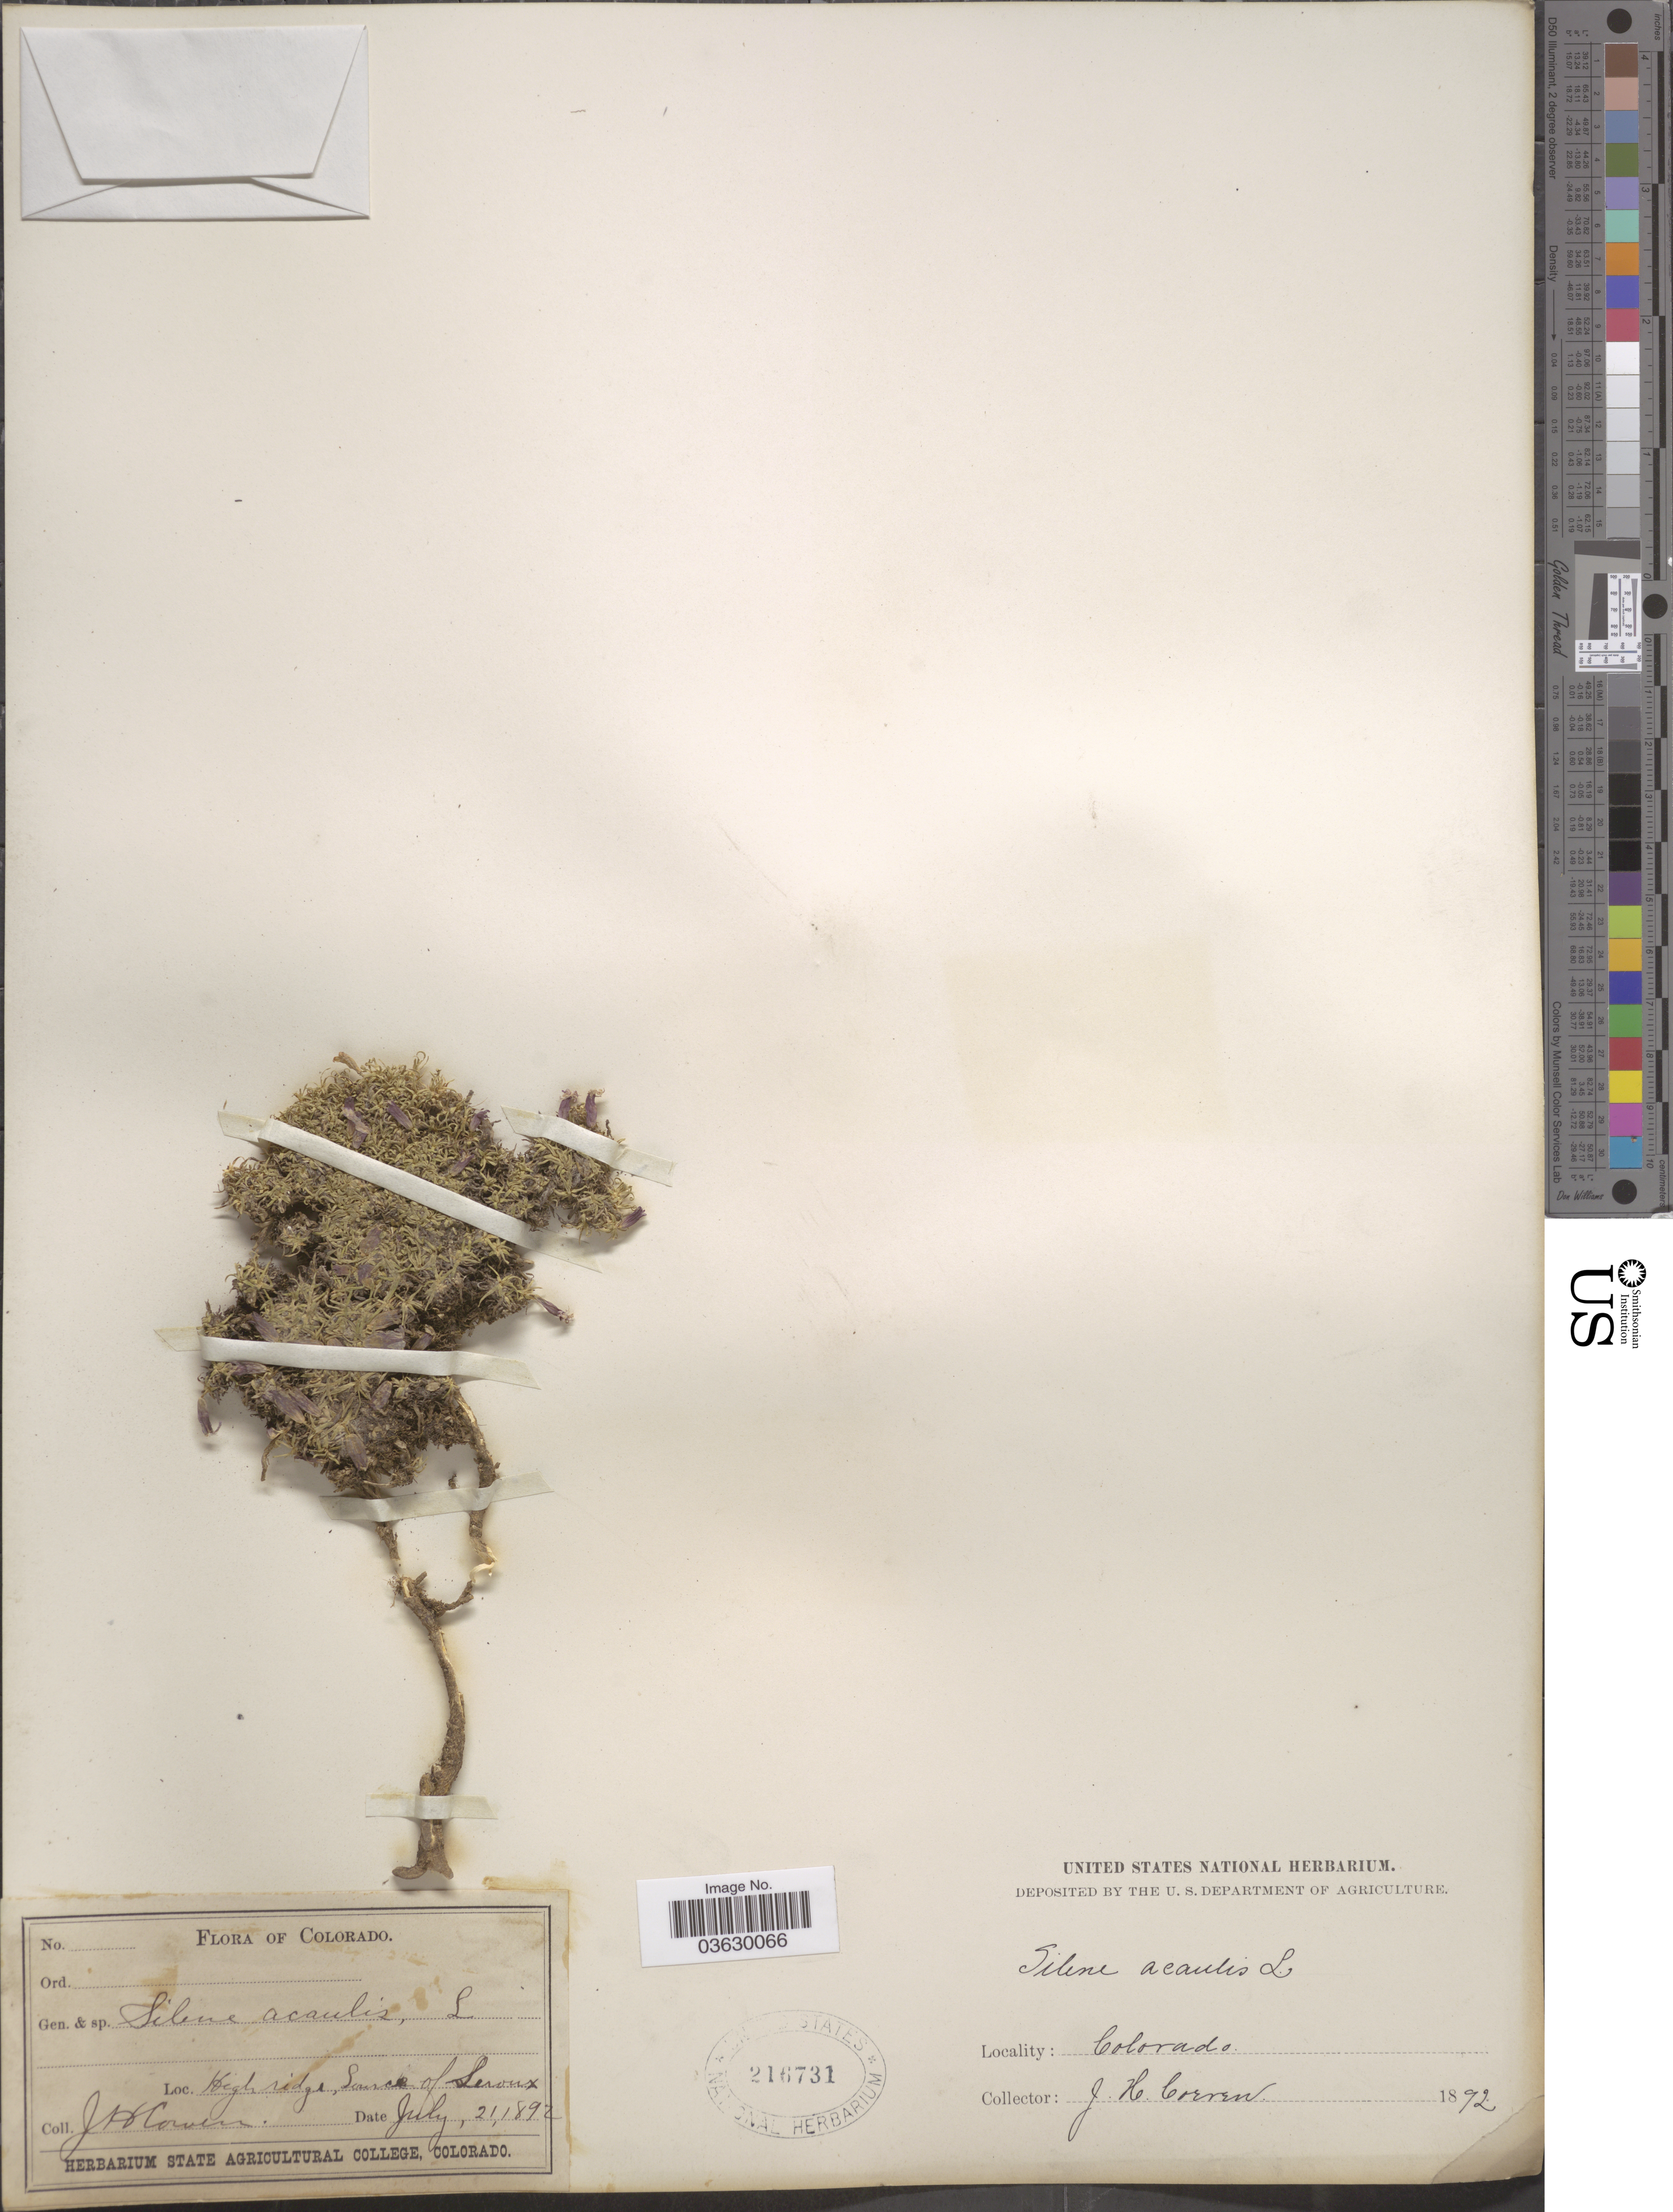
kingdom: Plantae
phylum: Tracheophyta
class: Magnoliopsida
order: Caryophyllales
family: Caryophyllaceae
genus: Silene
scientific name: Silene acaulis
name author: (L.) Jacq.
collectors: J. H. Cowen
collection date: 1892-07-21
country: United States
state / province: Colorado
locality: High ridge, Source of Leroux.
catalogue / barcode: US 216731